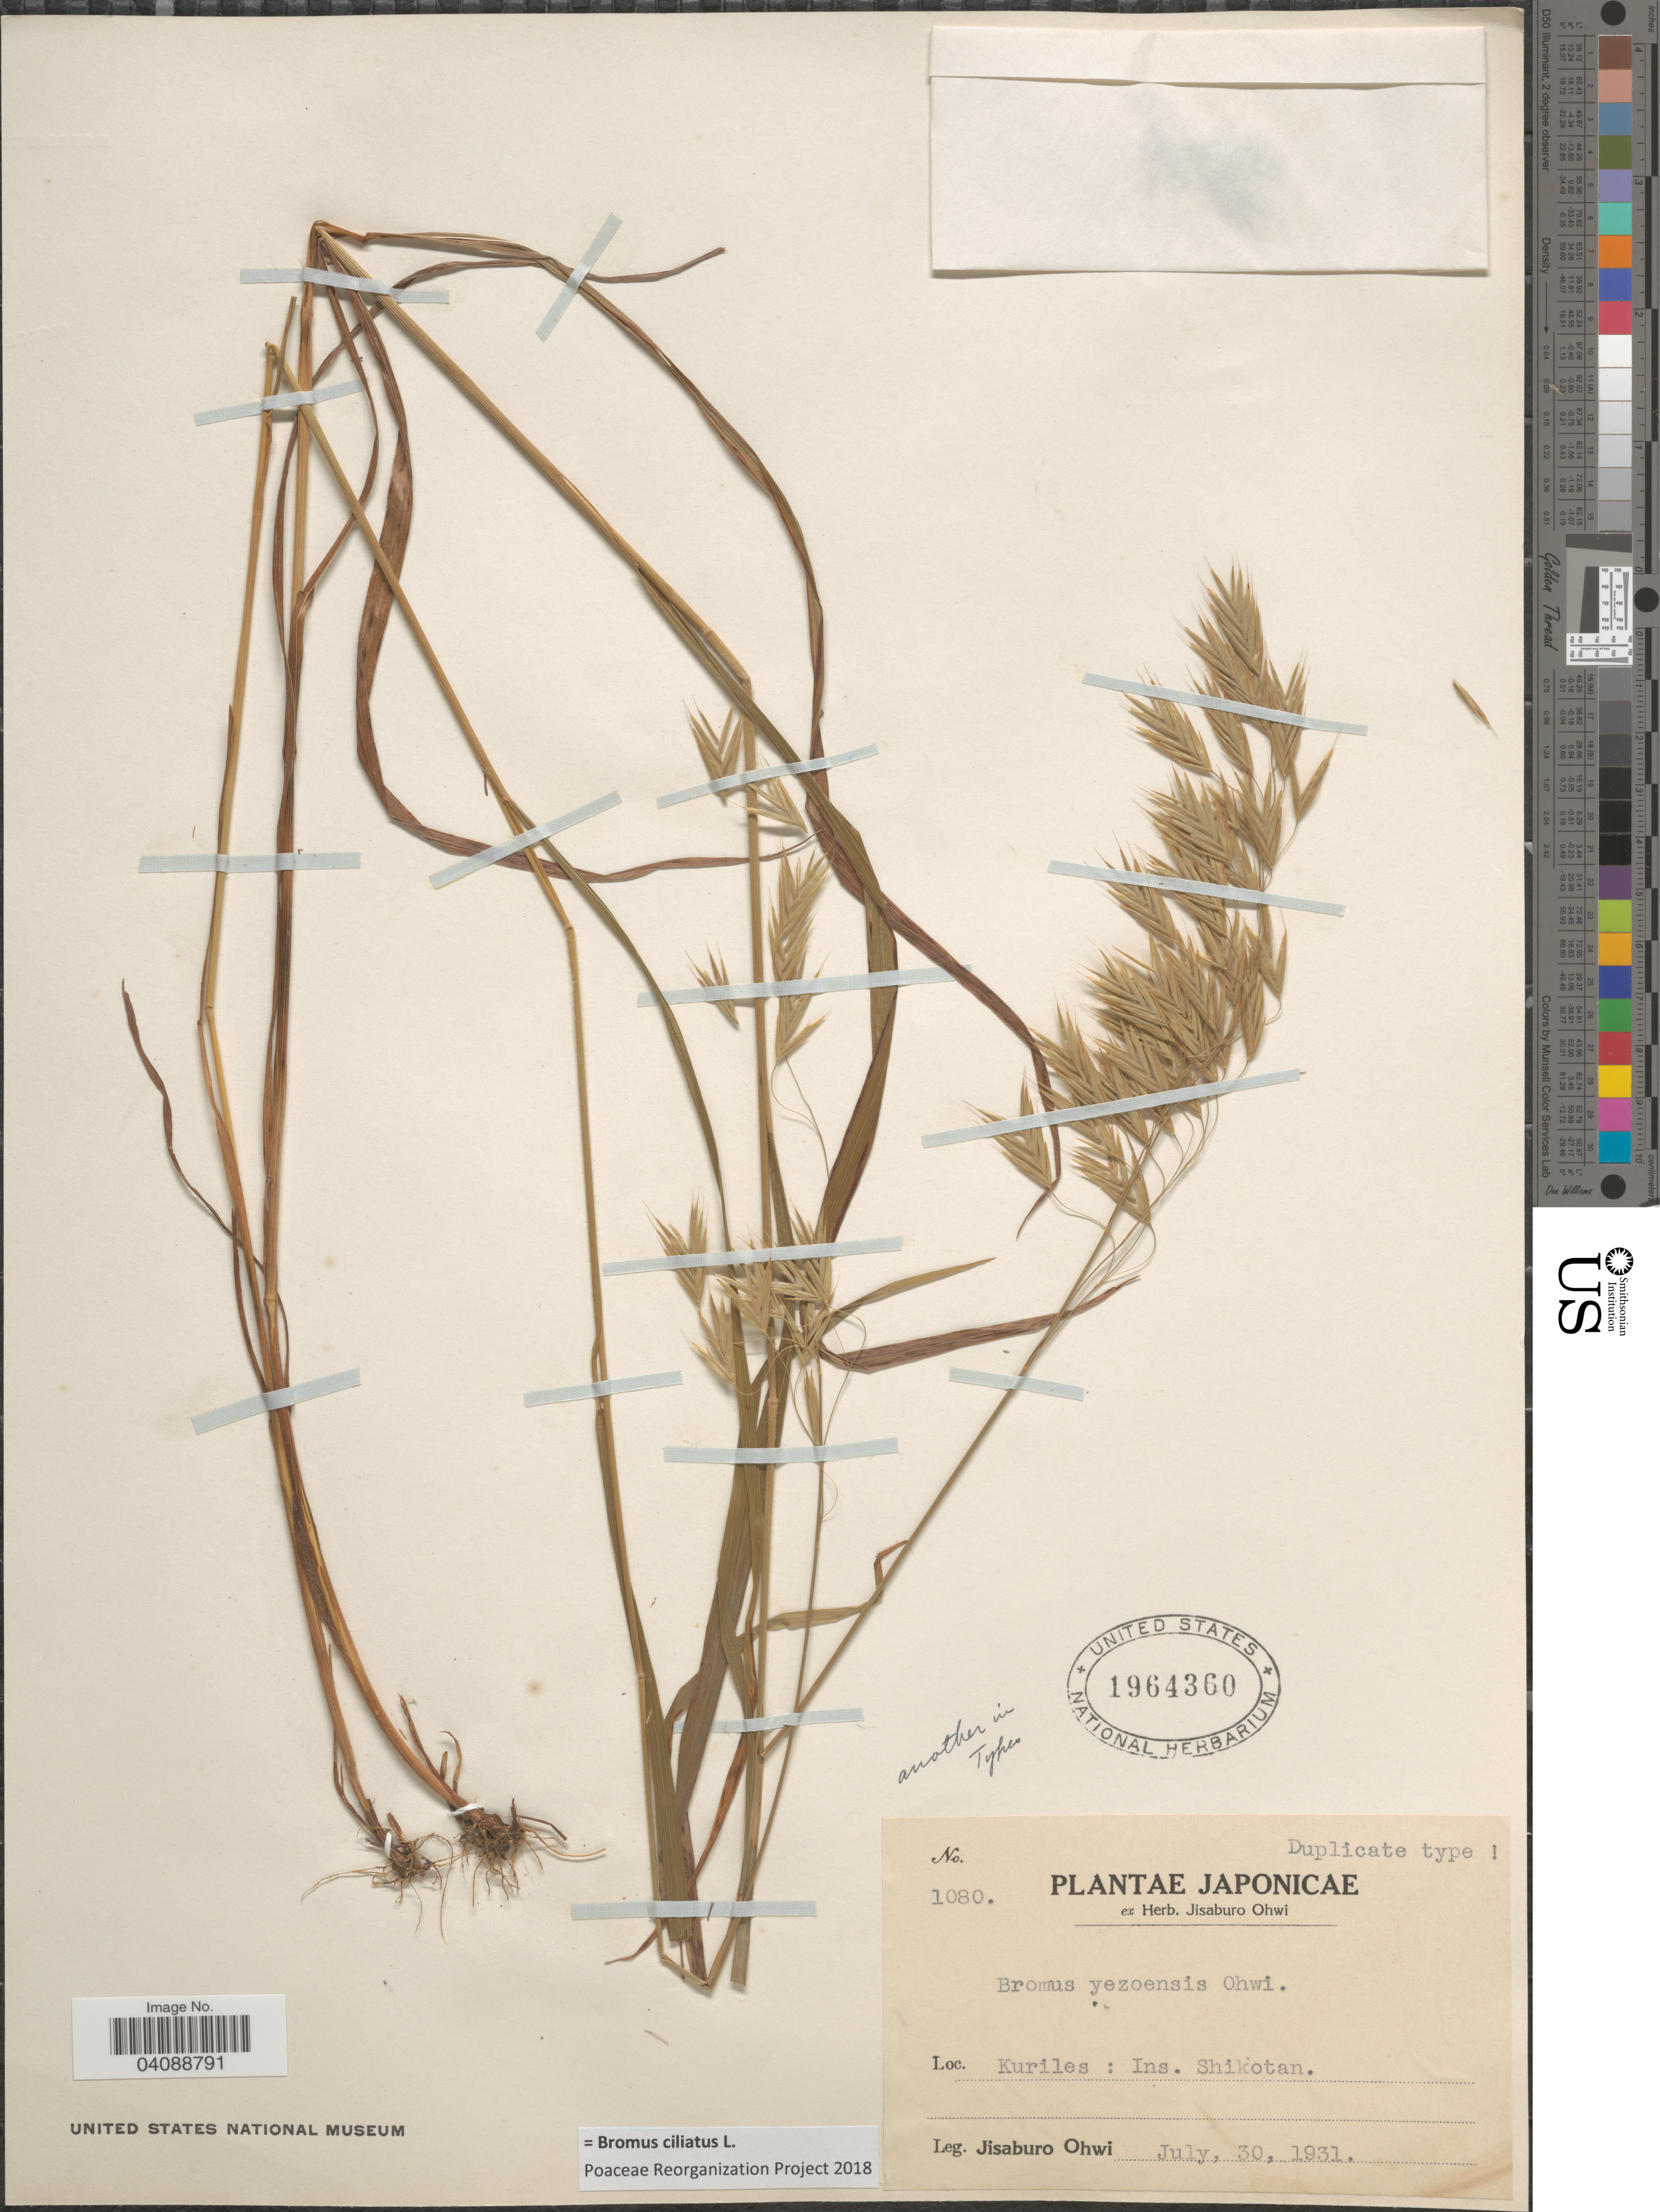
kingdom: Plantae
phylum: Tracheophyta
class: Liliopsida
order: Poales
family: Poaceae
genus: Bromus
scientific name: Bromus ciliatus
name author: L.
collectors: J. Ohwi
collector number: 1080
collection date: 1931-07-30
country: Japan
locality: Kuriles: Ins. Shikotan.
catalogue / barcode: US 1964360